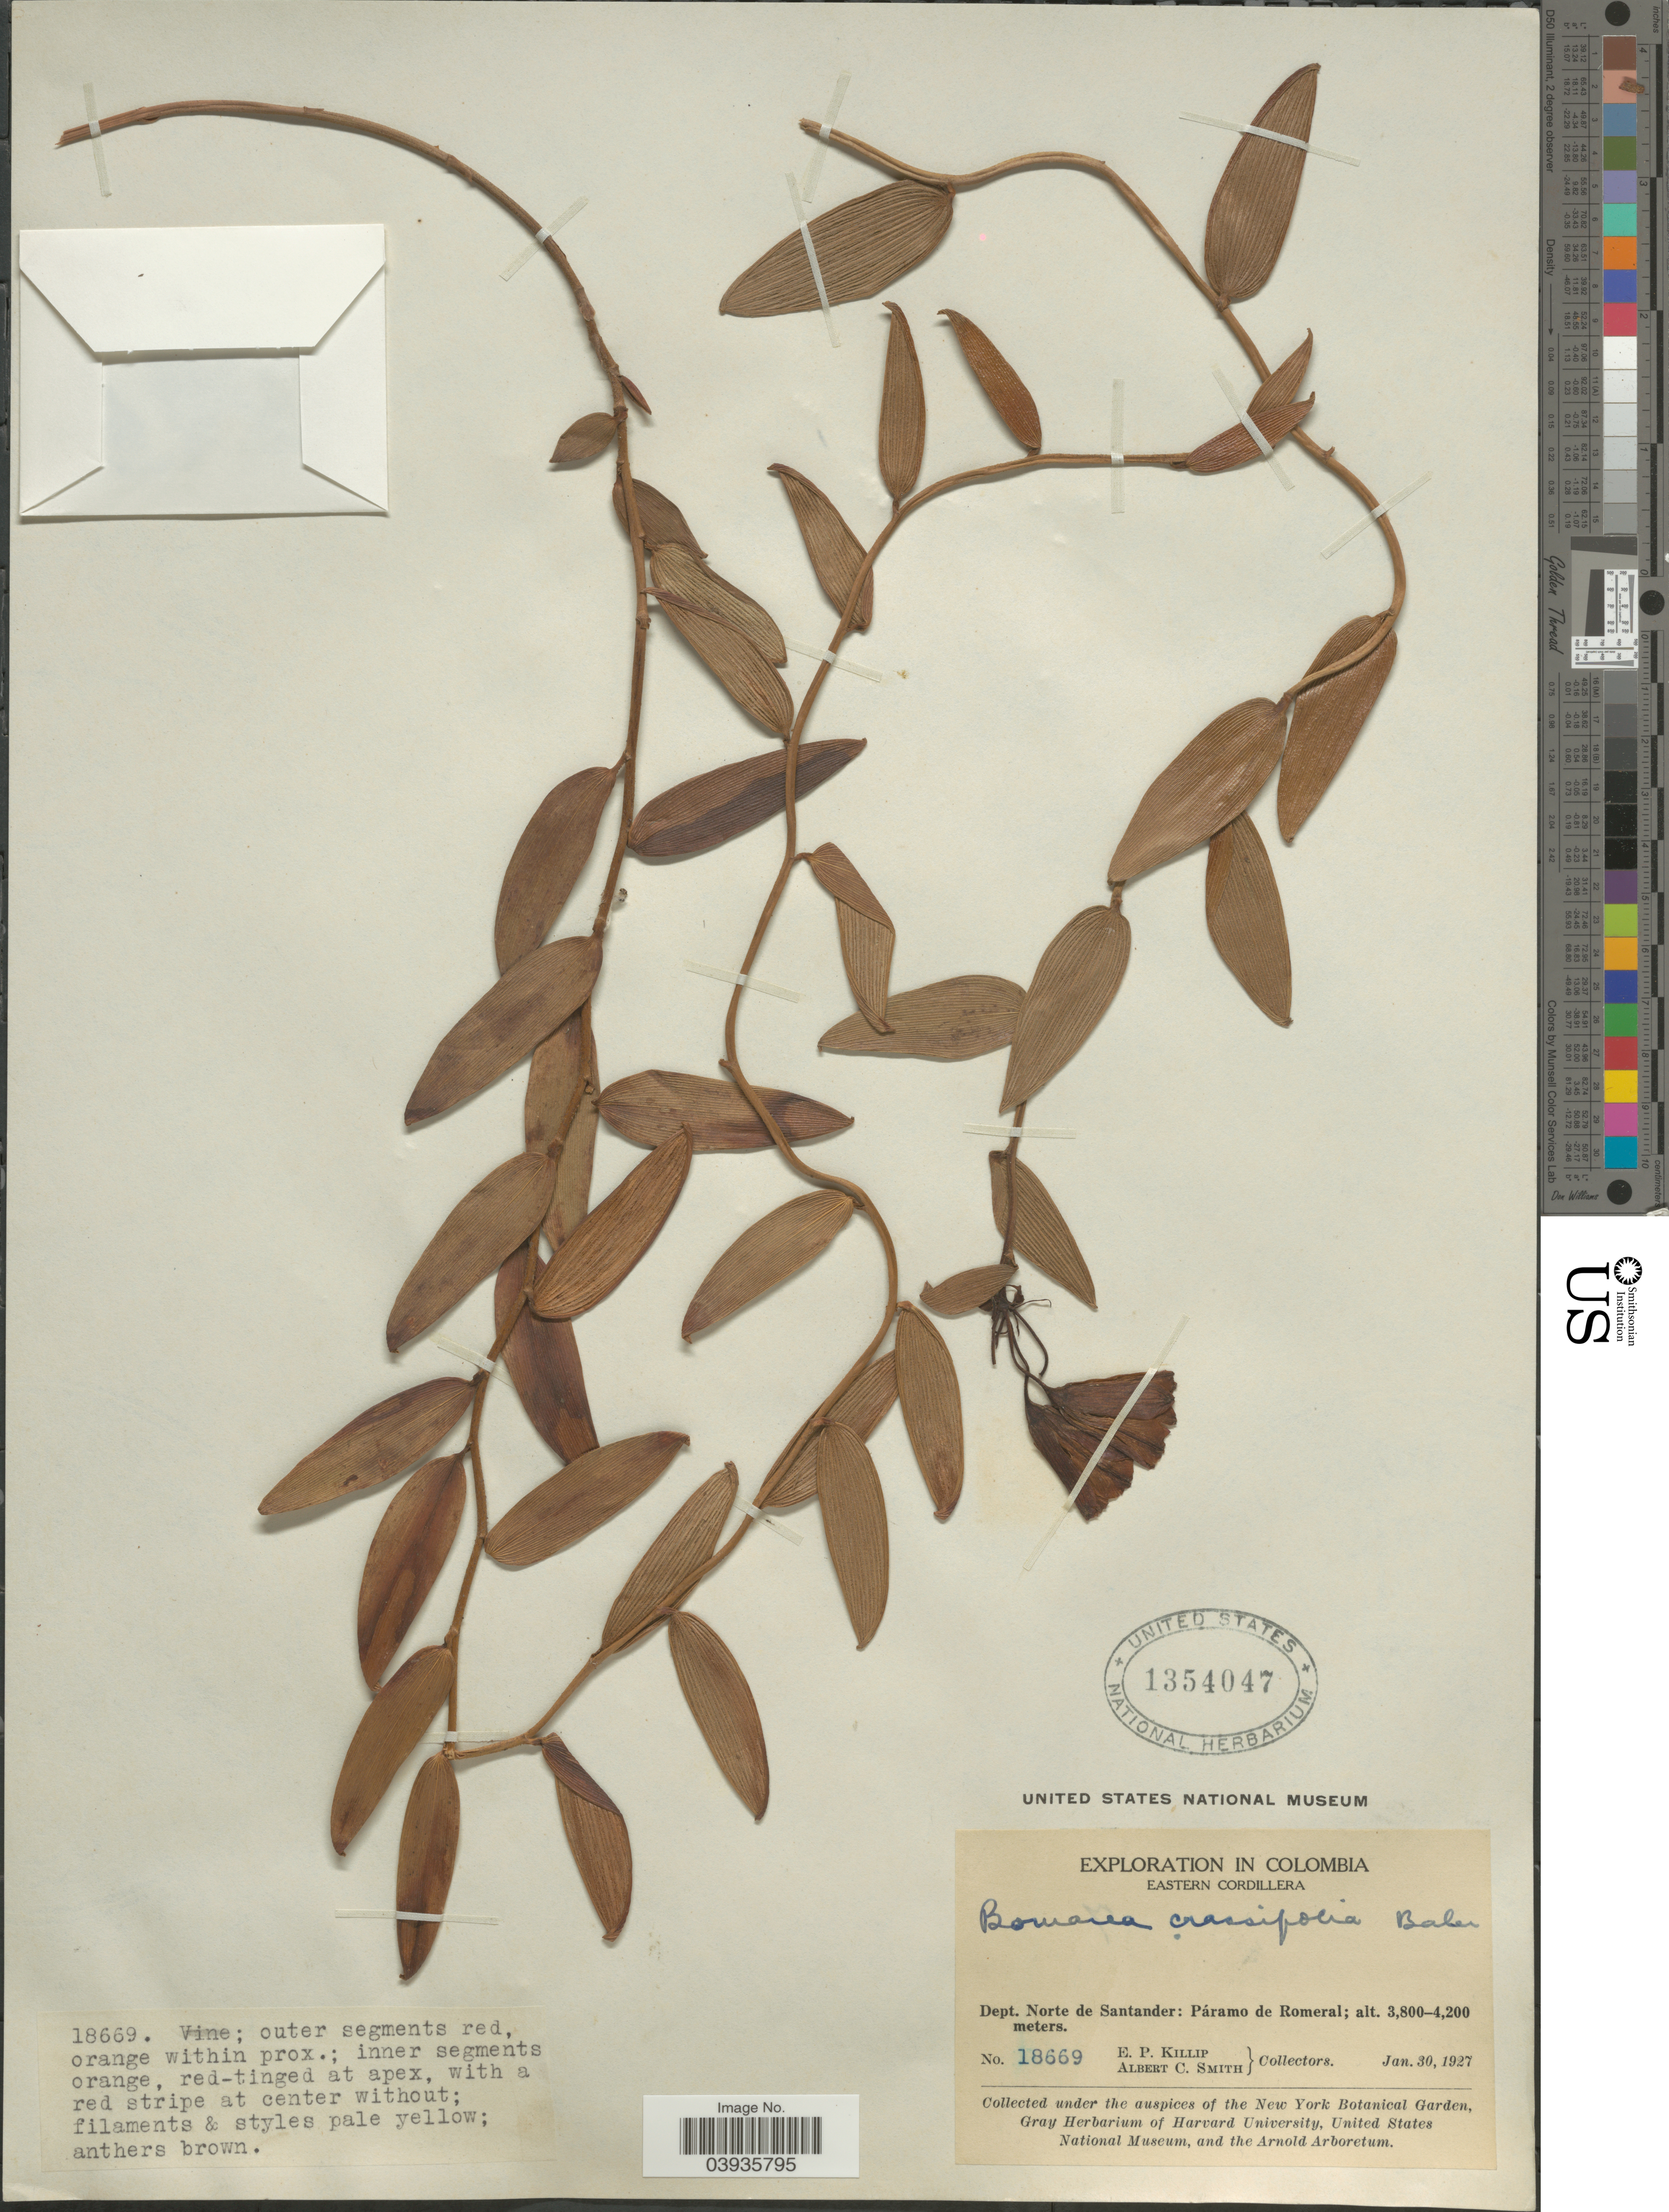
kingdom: Plantae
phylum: Tracheophyta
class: Liliopsida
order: Liliales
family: Alstroemeriaceae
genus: Bomarea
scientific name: Bomarea crassifolia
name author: Baker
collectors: E. P. Killip & A. C. Smith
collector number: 18669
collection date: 1927-01-30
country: Colombia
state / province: Norte de Santander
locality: Eastern Cordillera. Dept. Norte de Santander: Páramo de Romeral.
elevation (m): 3800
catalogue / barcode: US 1354047